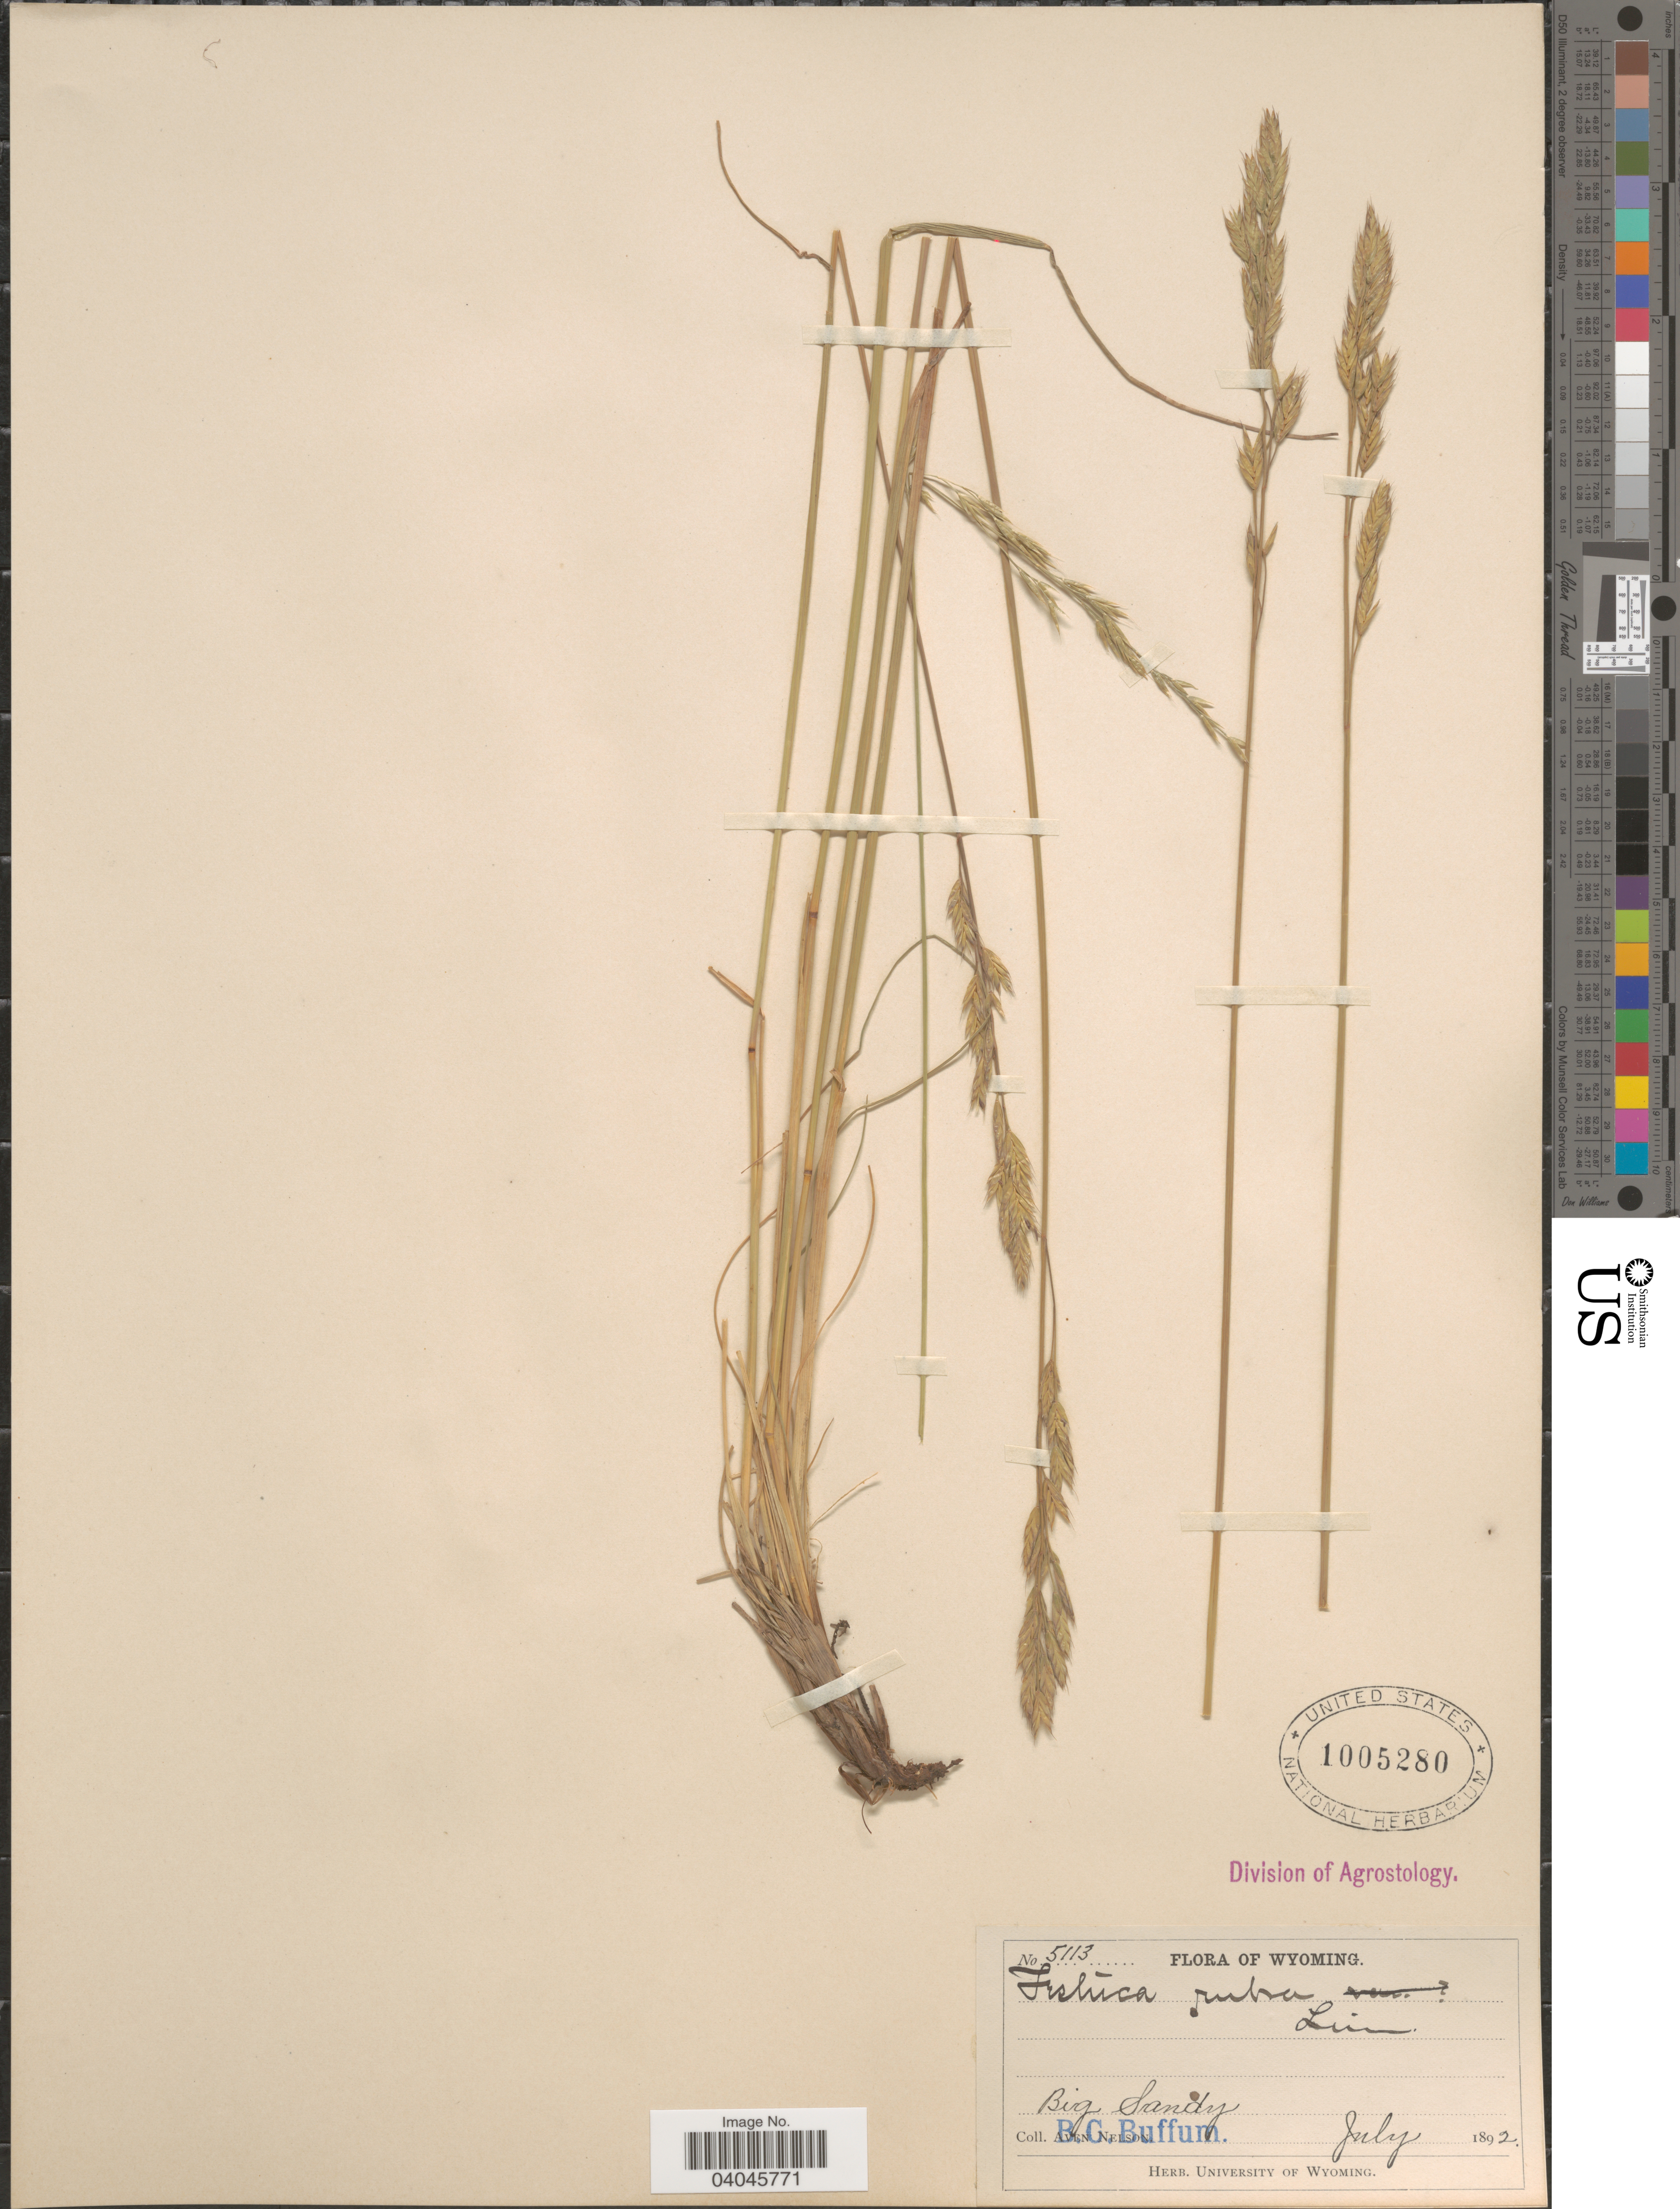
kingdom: Plantae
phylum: Tracheophyta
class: Liliopsida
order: Poales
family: Poaceae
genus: Festuca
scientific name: Festuca rubra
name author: L.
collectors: B. Buffum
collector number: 5113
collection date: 1892-07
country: United States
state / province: Wyoming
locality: Big Sandy.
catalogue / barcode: US 1005280